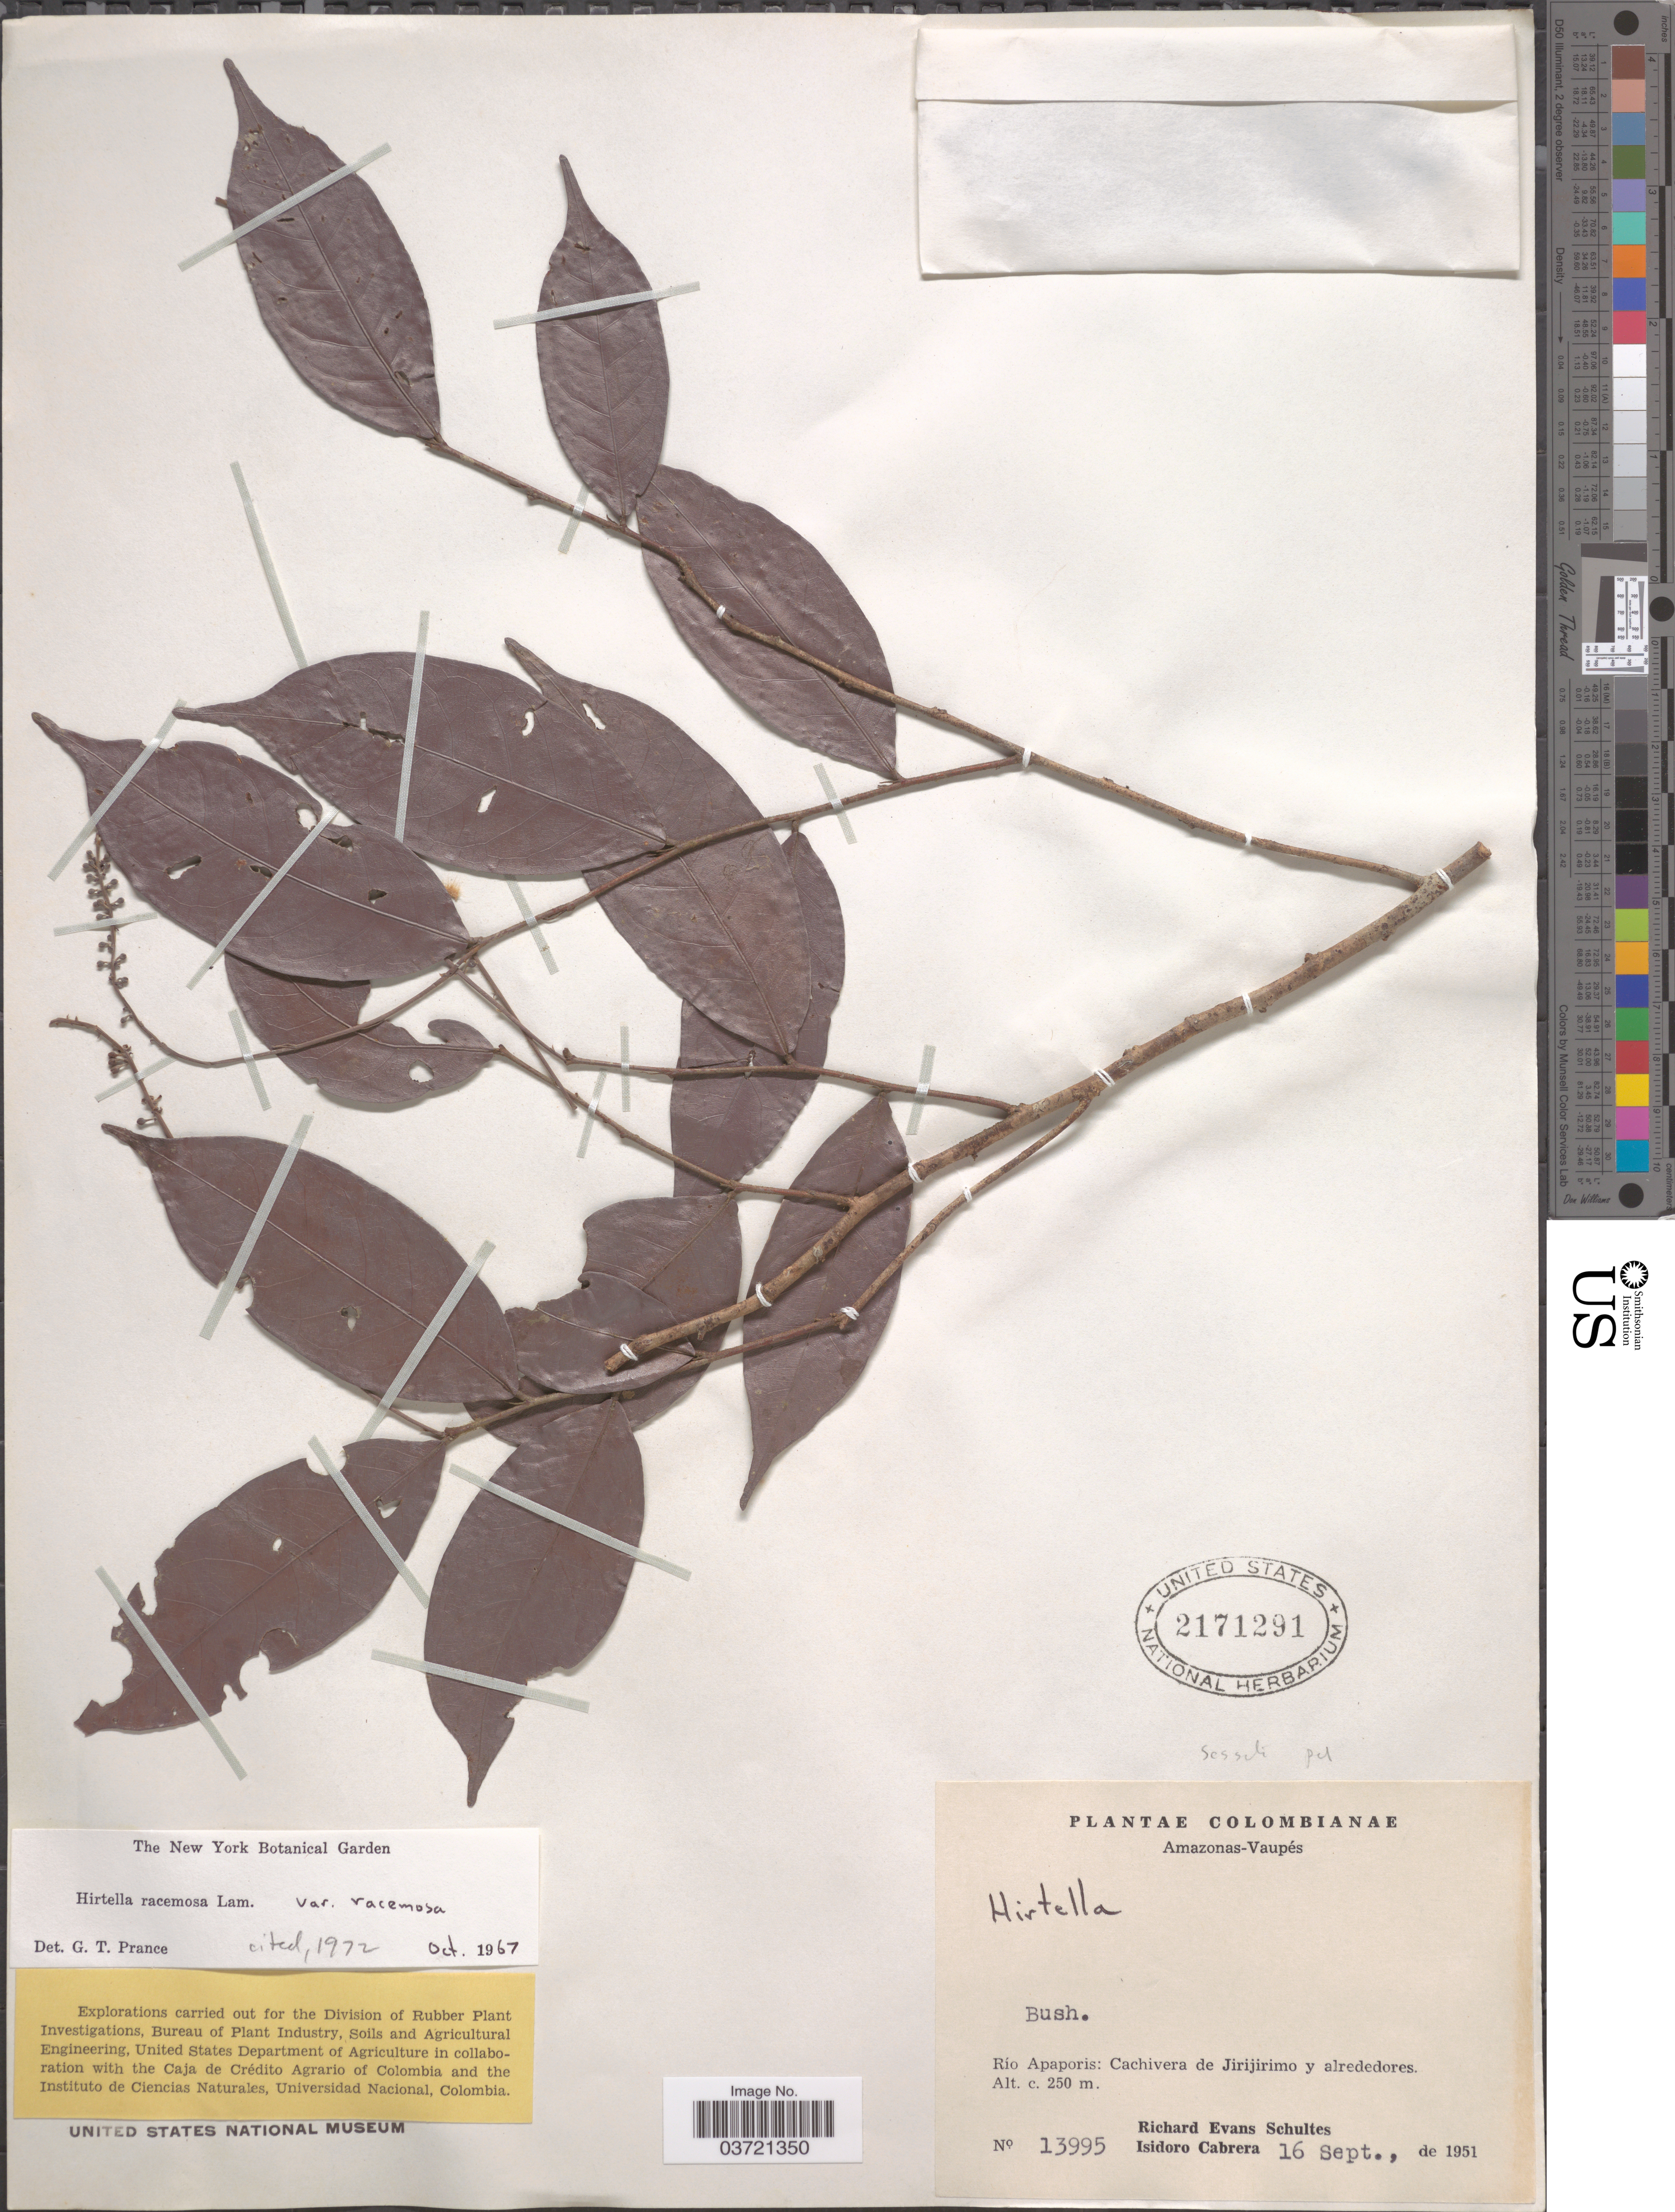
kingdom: Plantae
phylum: Tracheophyta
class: Magnoliopsida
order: Malpighiales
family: Chrysobalanaceae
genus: Hirtella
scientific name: Hirtella racemosa var. racemosa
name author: Lam.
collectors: R. E. Schultes & I. Cabrera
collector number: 13995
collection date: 1951-09-16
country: Colombia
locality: Amazonas-Vaupés. Río Apaporis: Cachivera de Jirijirimo y alrededores.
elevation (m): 250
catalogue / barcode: US 2171291